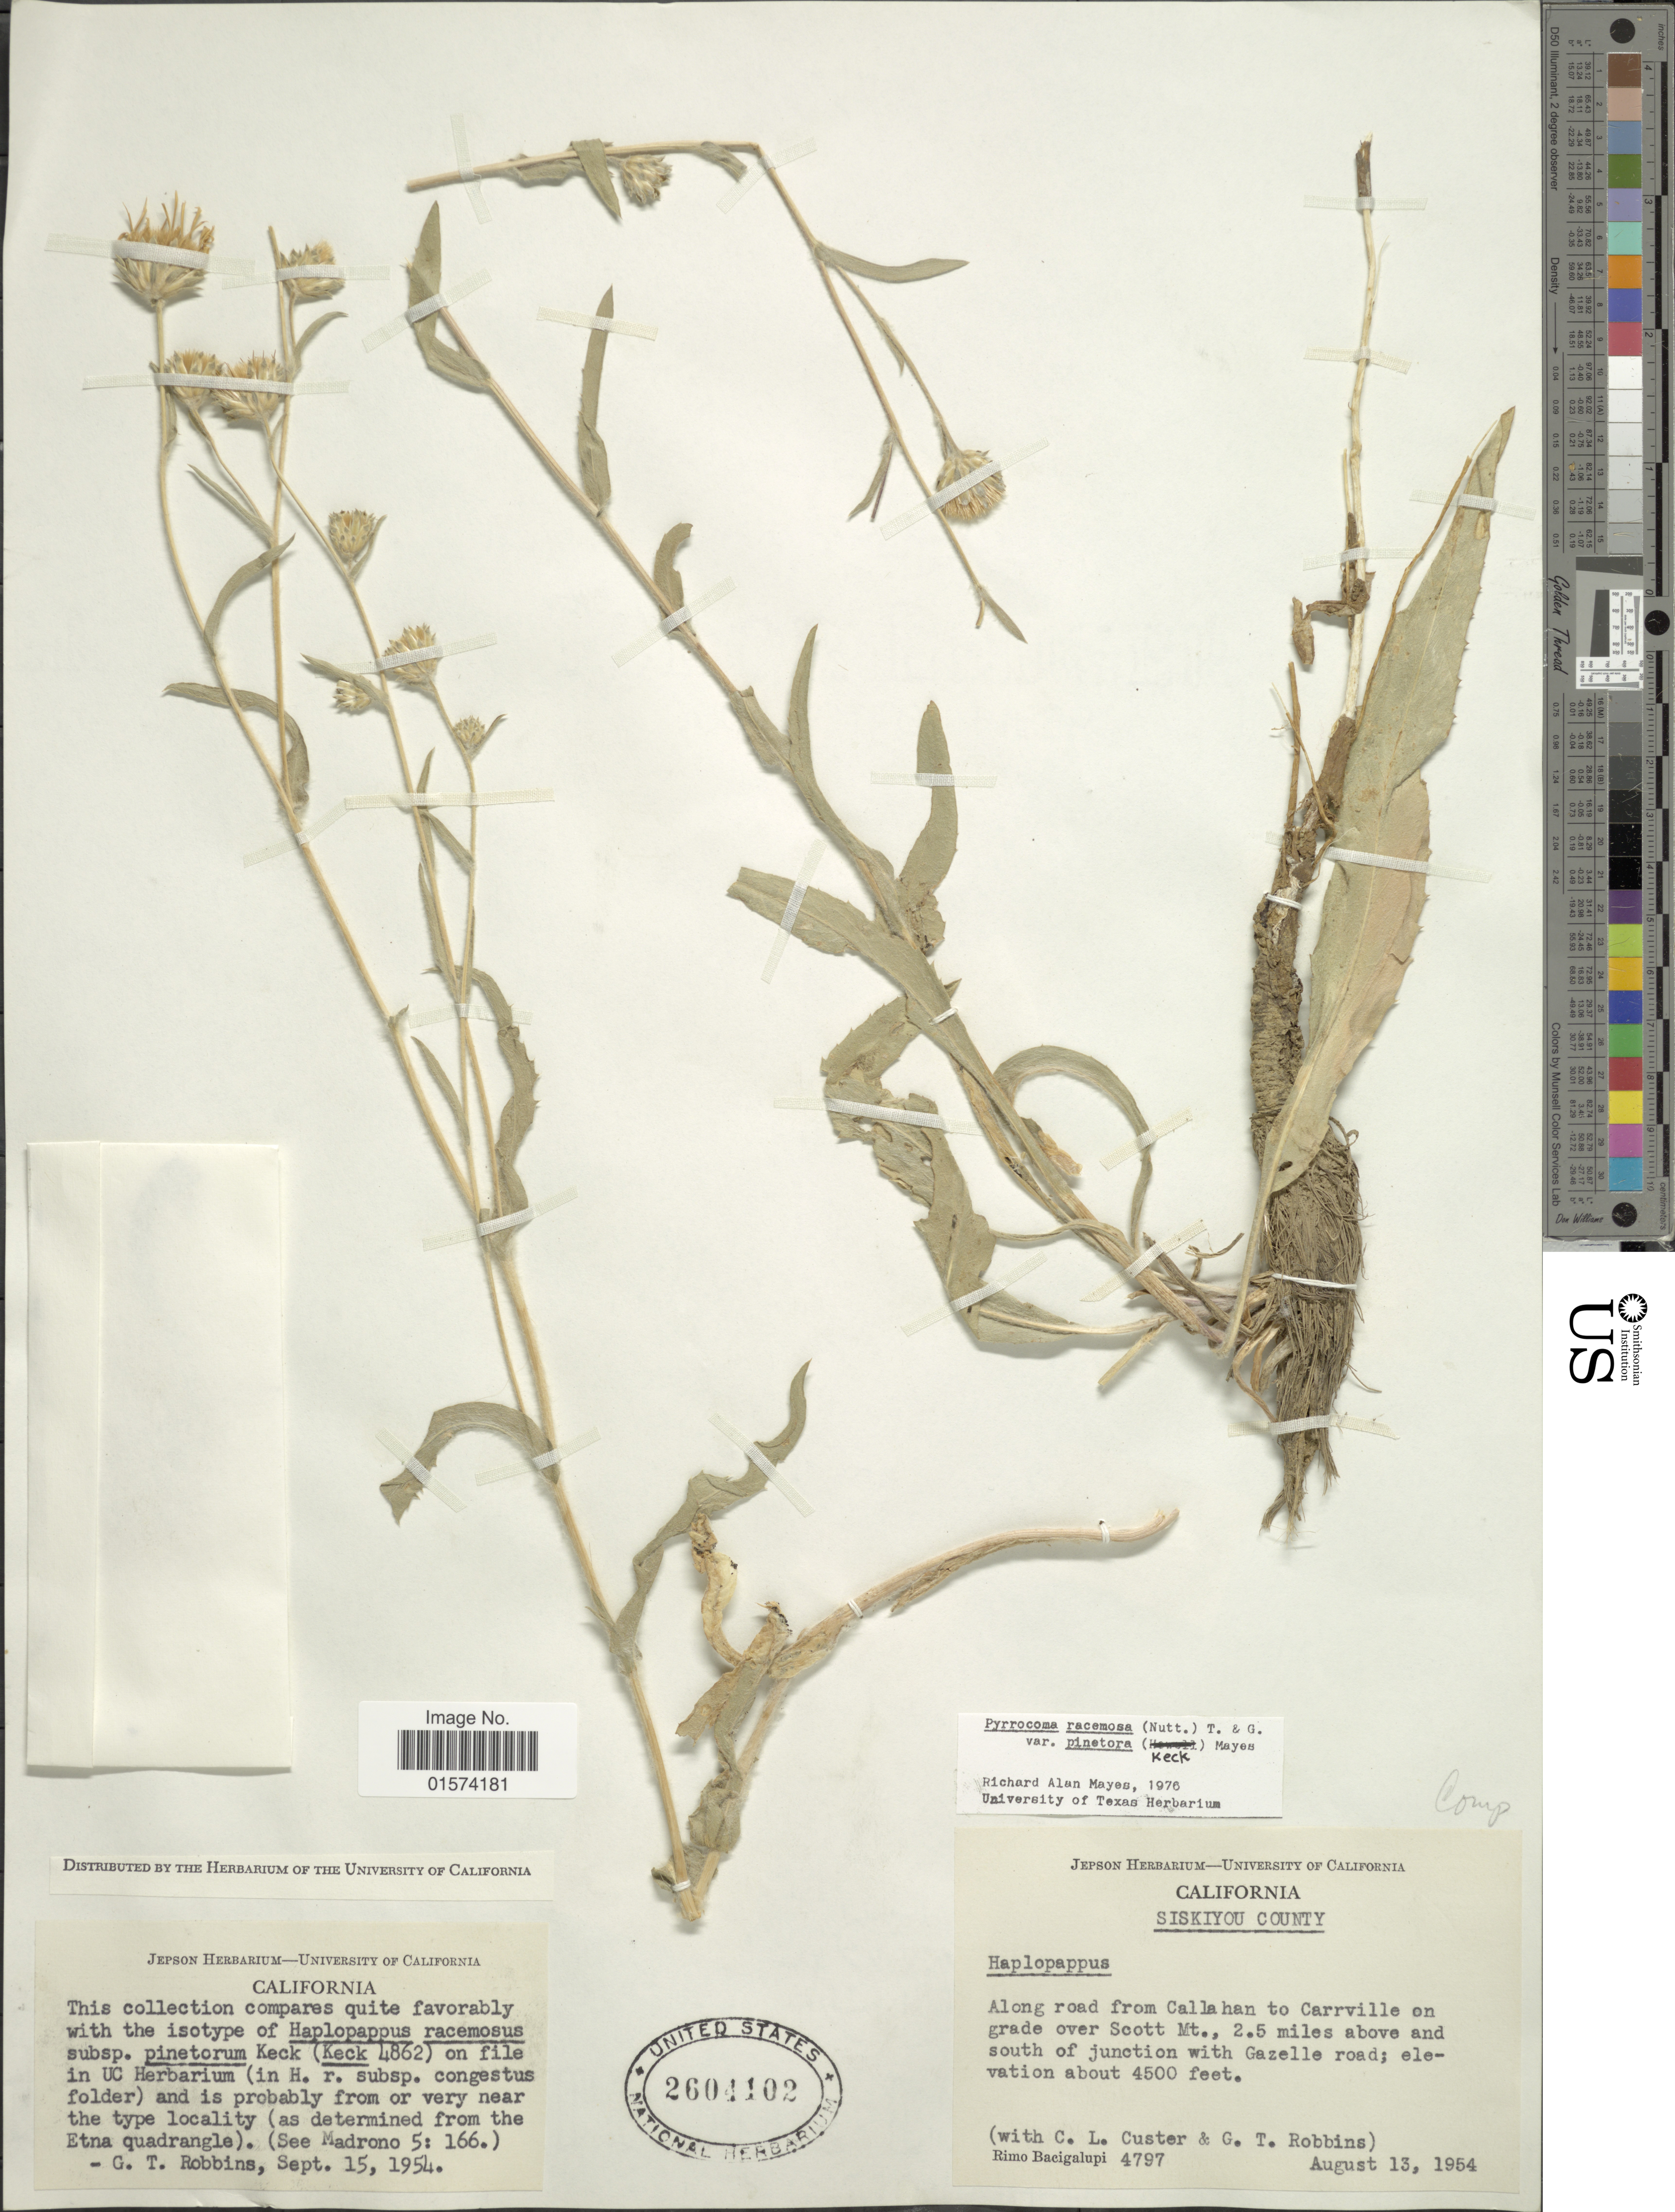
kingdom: Plantae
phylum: Tracheophyta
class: Magnoliopsida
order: Asterales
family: Asteraceae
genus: Pyrrocoma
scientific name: Pyrrocoma racemosa var. pinetorum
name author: (D.D. Keck) Mayes ex Kartesz & Gandhi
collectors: R. Bacigalupi, C. Custer & G. T. Robbins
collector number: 4797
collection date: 1954-08-13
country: United States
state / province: California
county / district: Siskiyou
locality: Siskiyou County, along road from Callahan to Carrville on grade over Scott Mt., 2.5 miles above and south of junction with Gazelle Road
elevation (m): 1372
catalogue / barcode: US 2604402